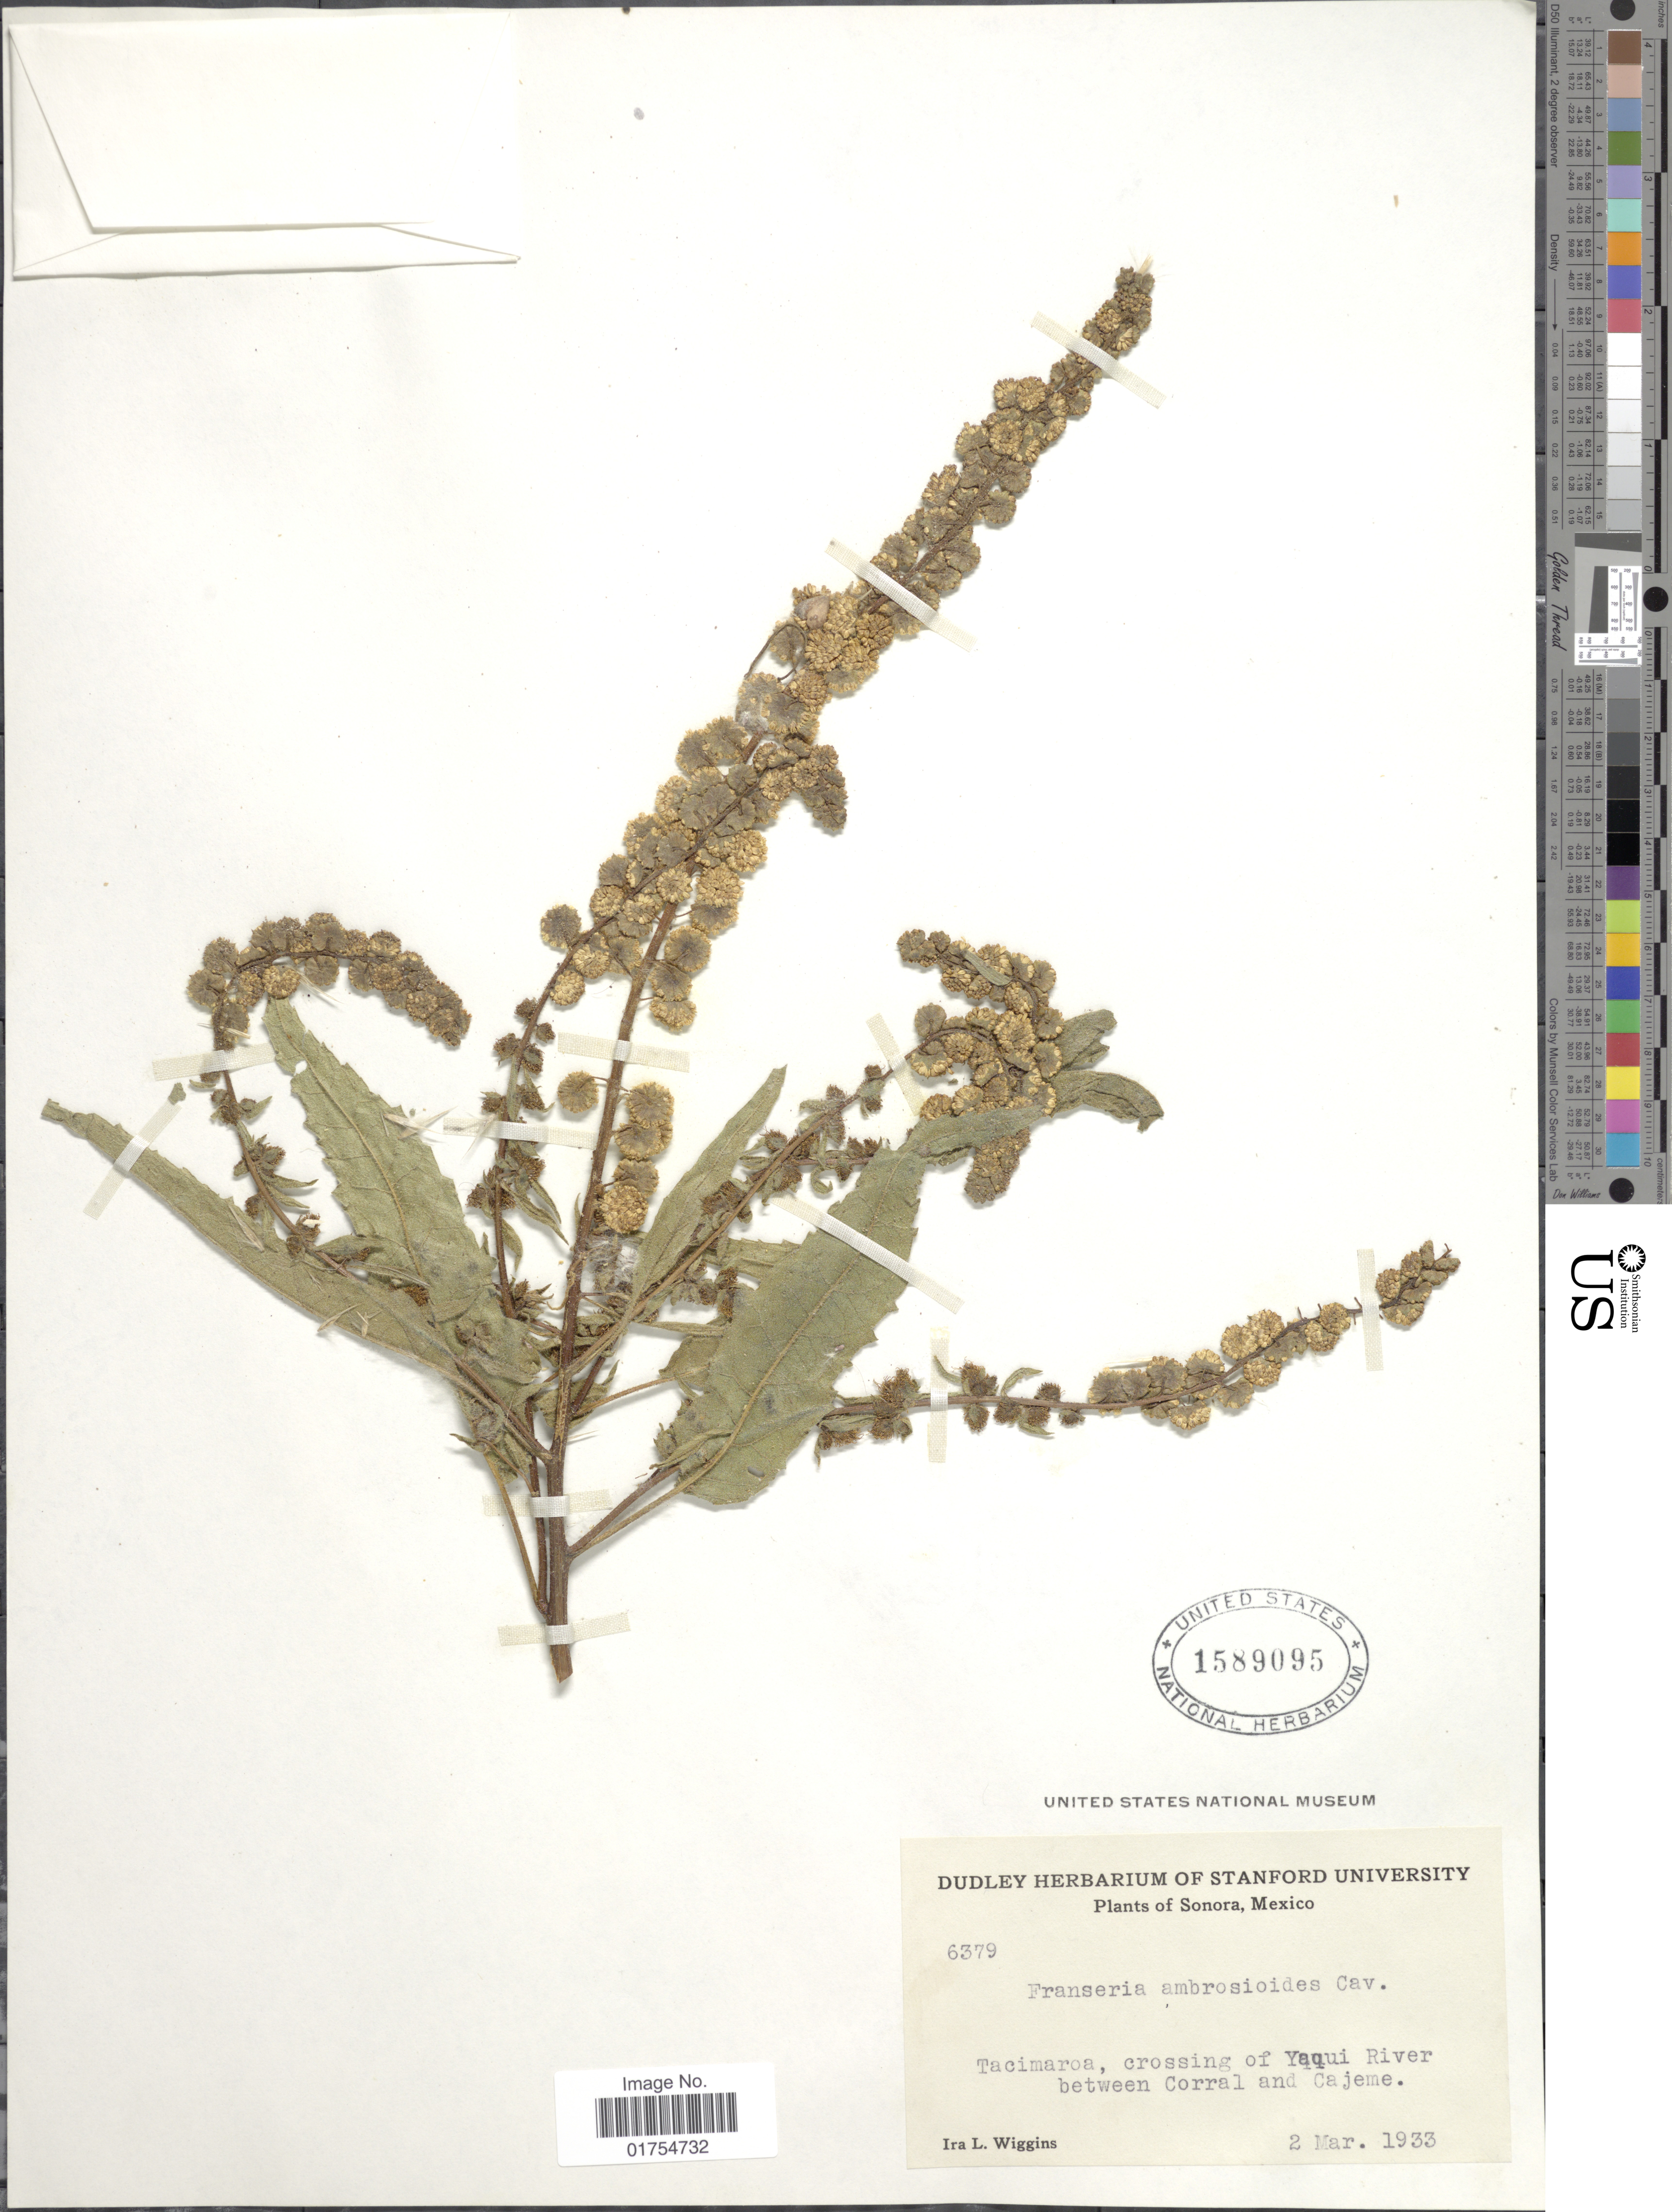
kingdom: Plantae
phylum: Tracheophyta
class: Magnoliopsida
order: Asterales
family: Asteraceae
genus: Franseria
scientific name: Franseria ambrosioides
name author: Cav.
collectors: I. L. Wiggins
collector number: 6379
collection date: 1933-03-02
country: Mexico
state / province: Sonora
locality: Tacimaroa, crossinf of Yaqui River between Corral and Cajeme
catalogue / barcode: US 1589095